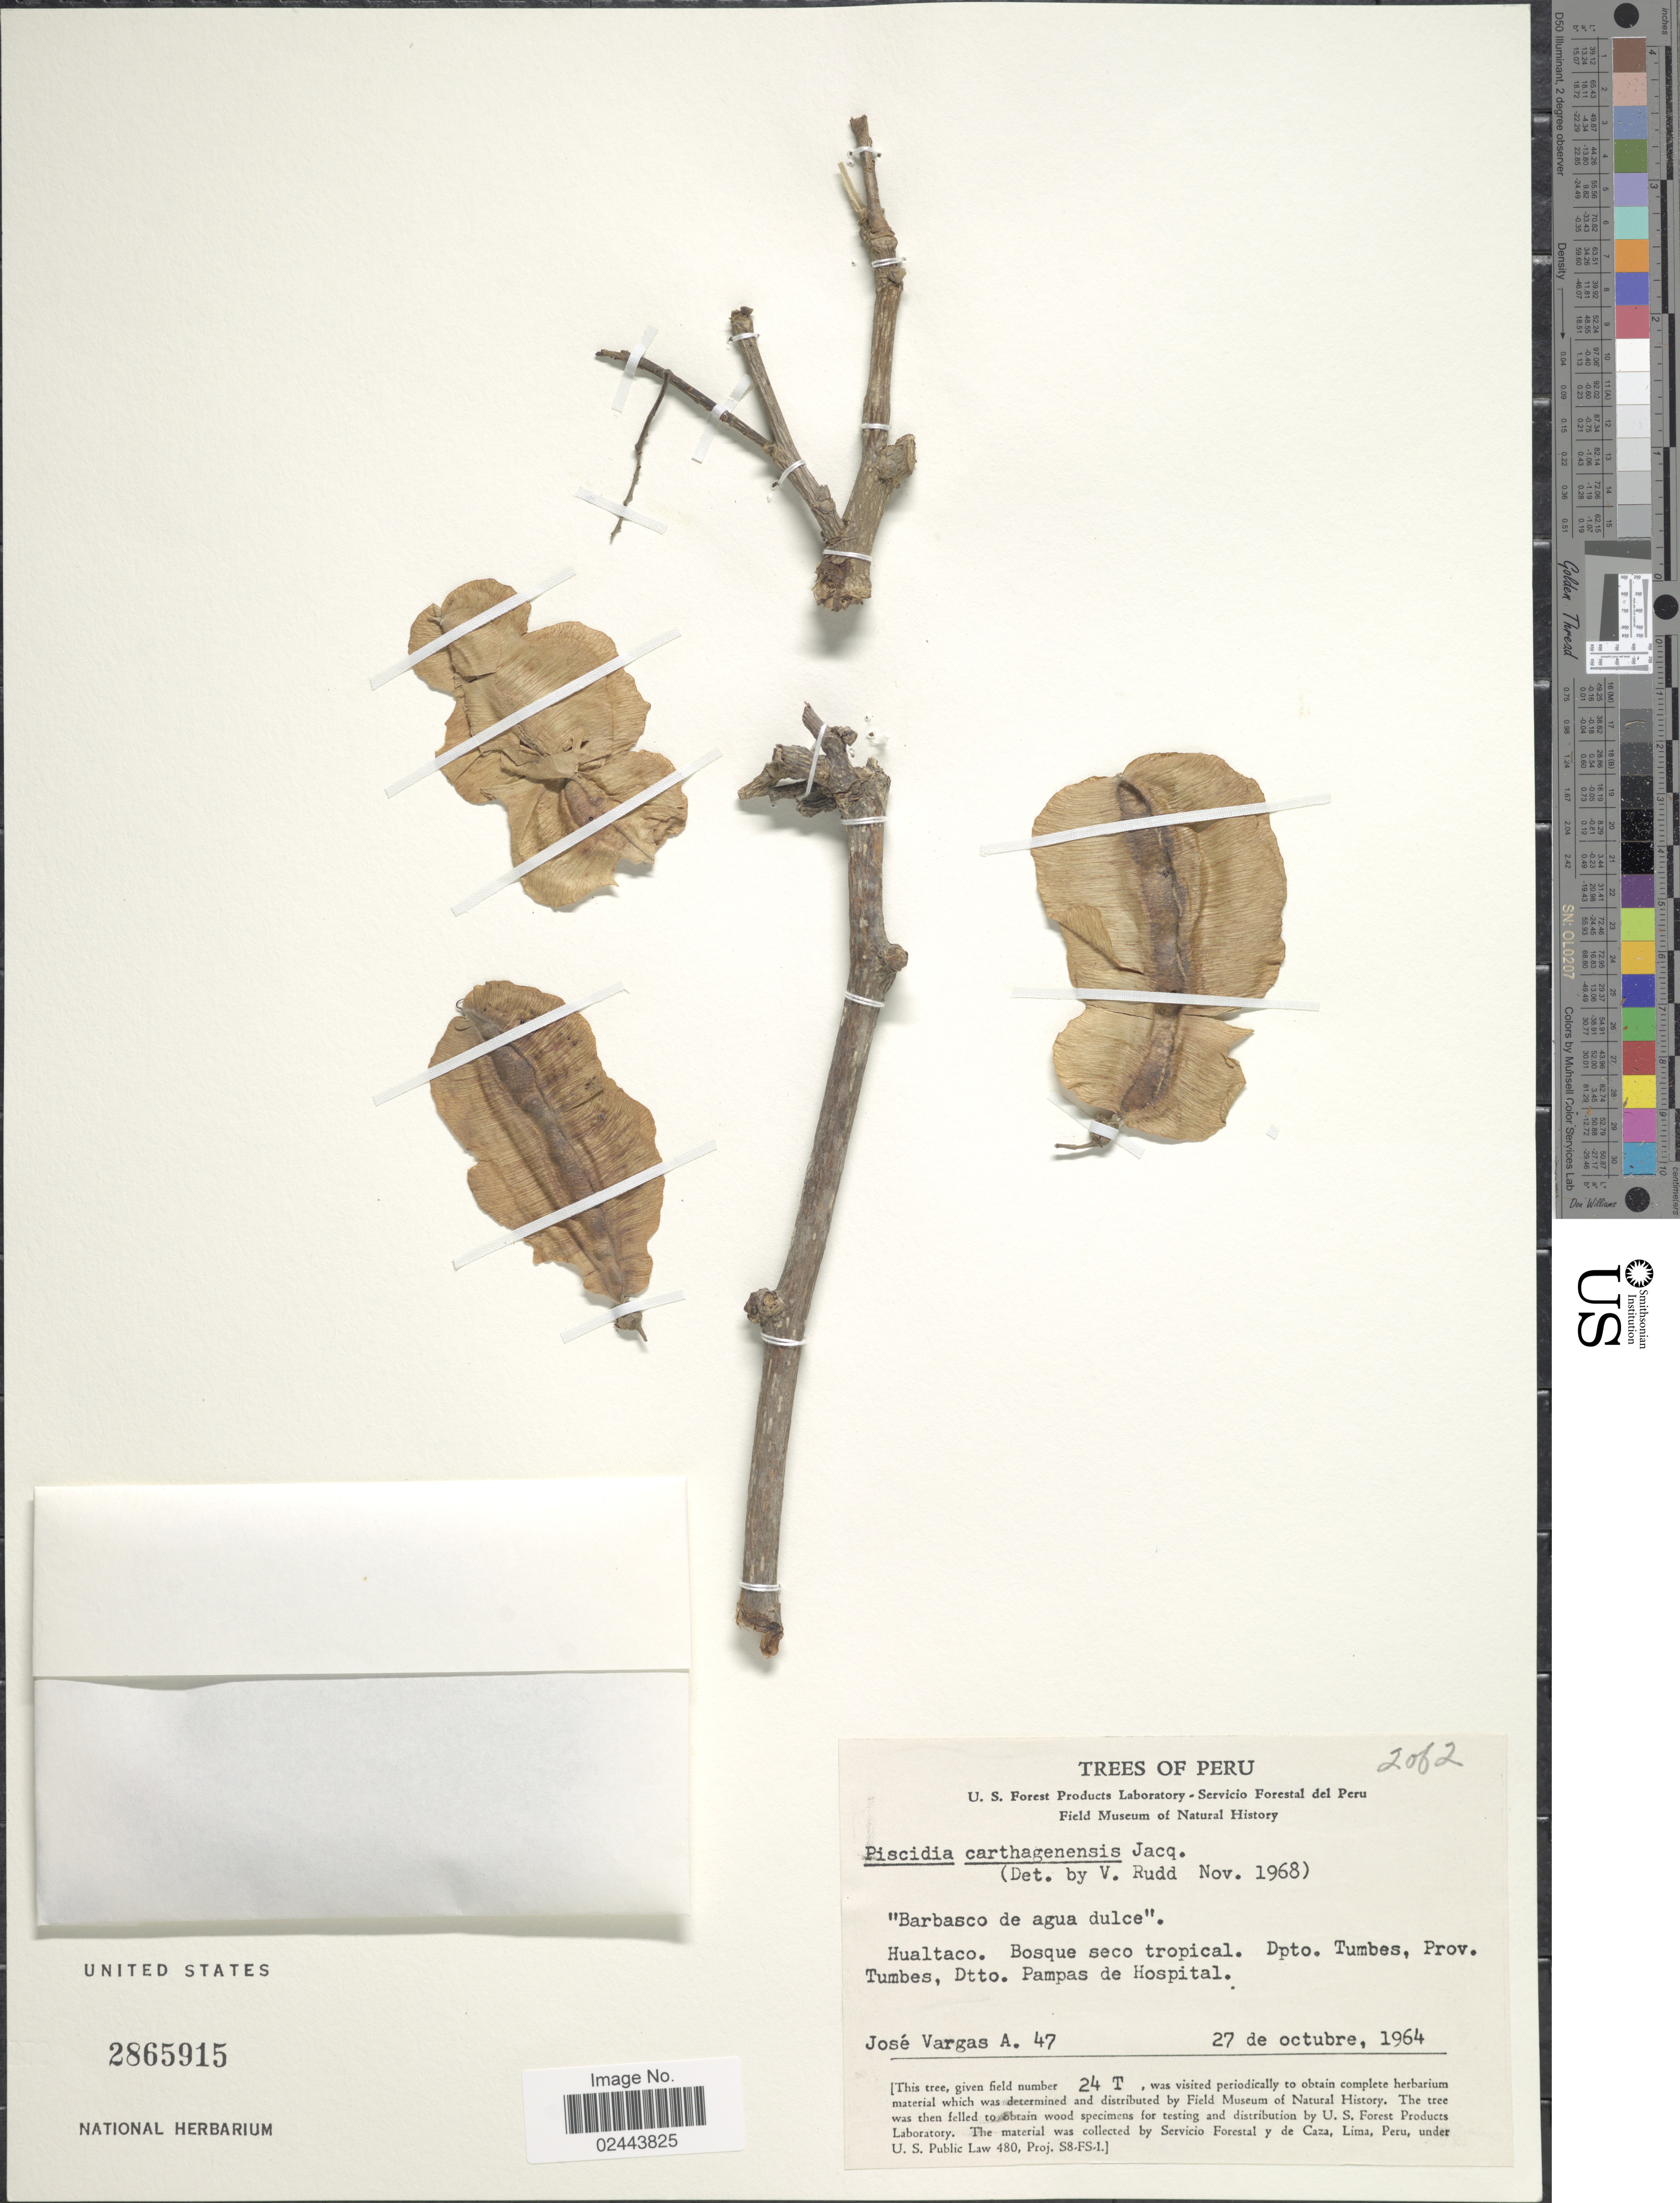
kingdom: Plantae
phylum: Tracheophyta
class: Magnoliopsida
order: Fabales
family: Fabaceae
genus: Piscidia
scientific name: Piscidia carthagenensis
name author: Jacq.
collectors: J. Vargas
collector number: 47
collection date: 1964-10-27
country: Peru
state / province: Tumbes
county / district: Tumbes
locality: Hualtaco, Dpto. Tumbes, Prov. Tumbes, Dtto. Pampas de Hospital.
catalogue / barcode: US 2865915